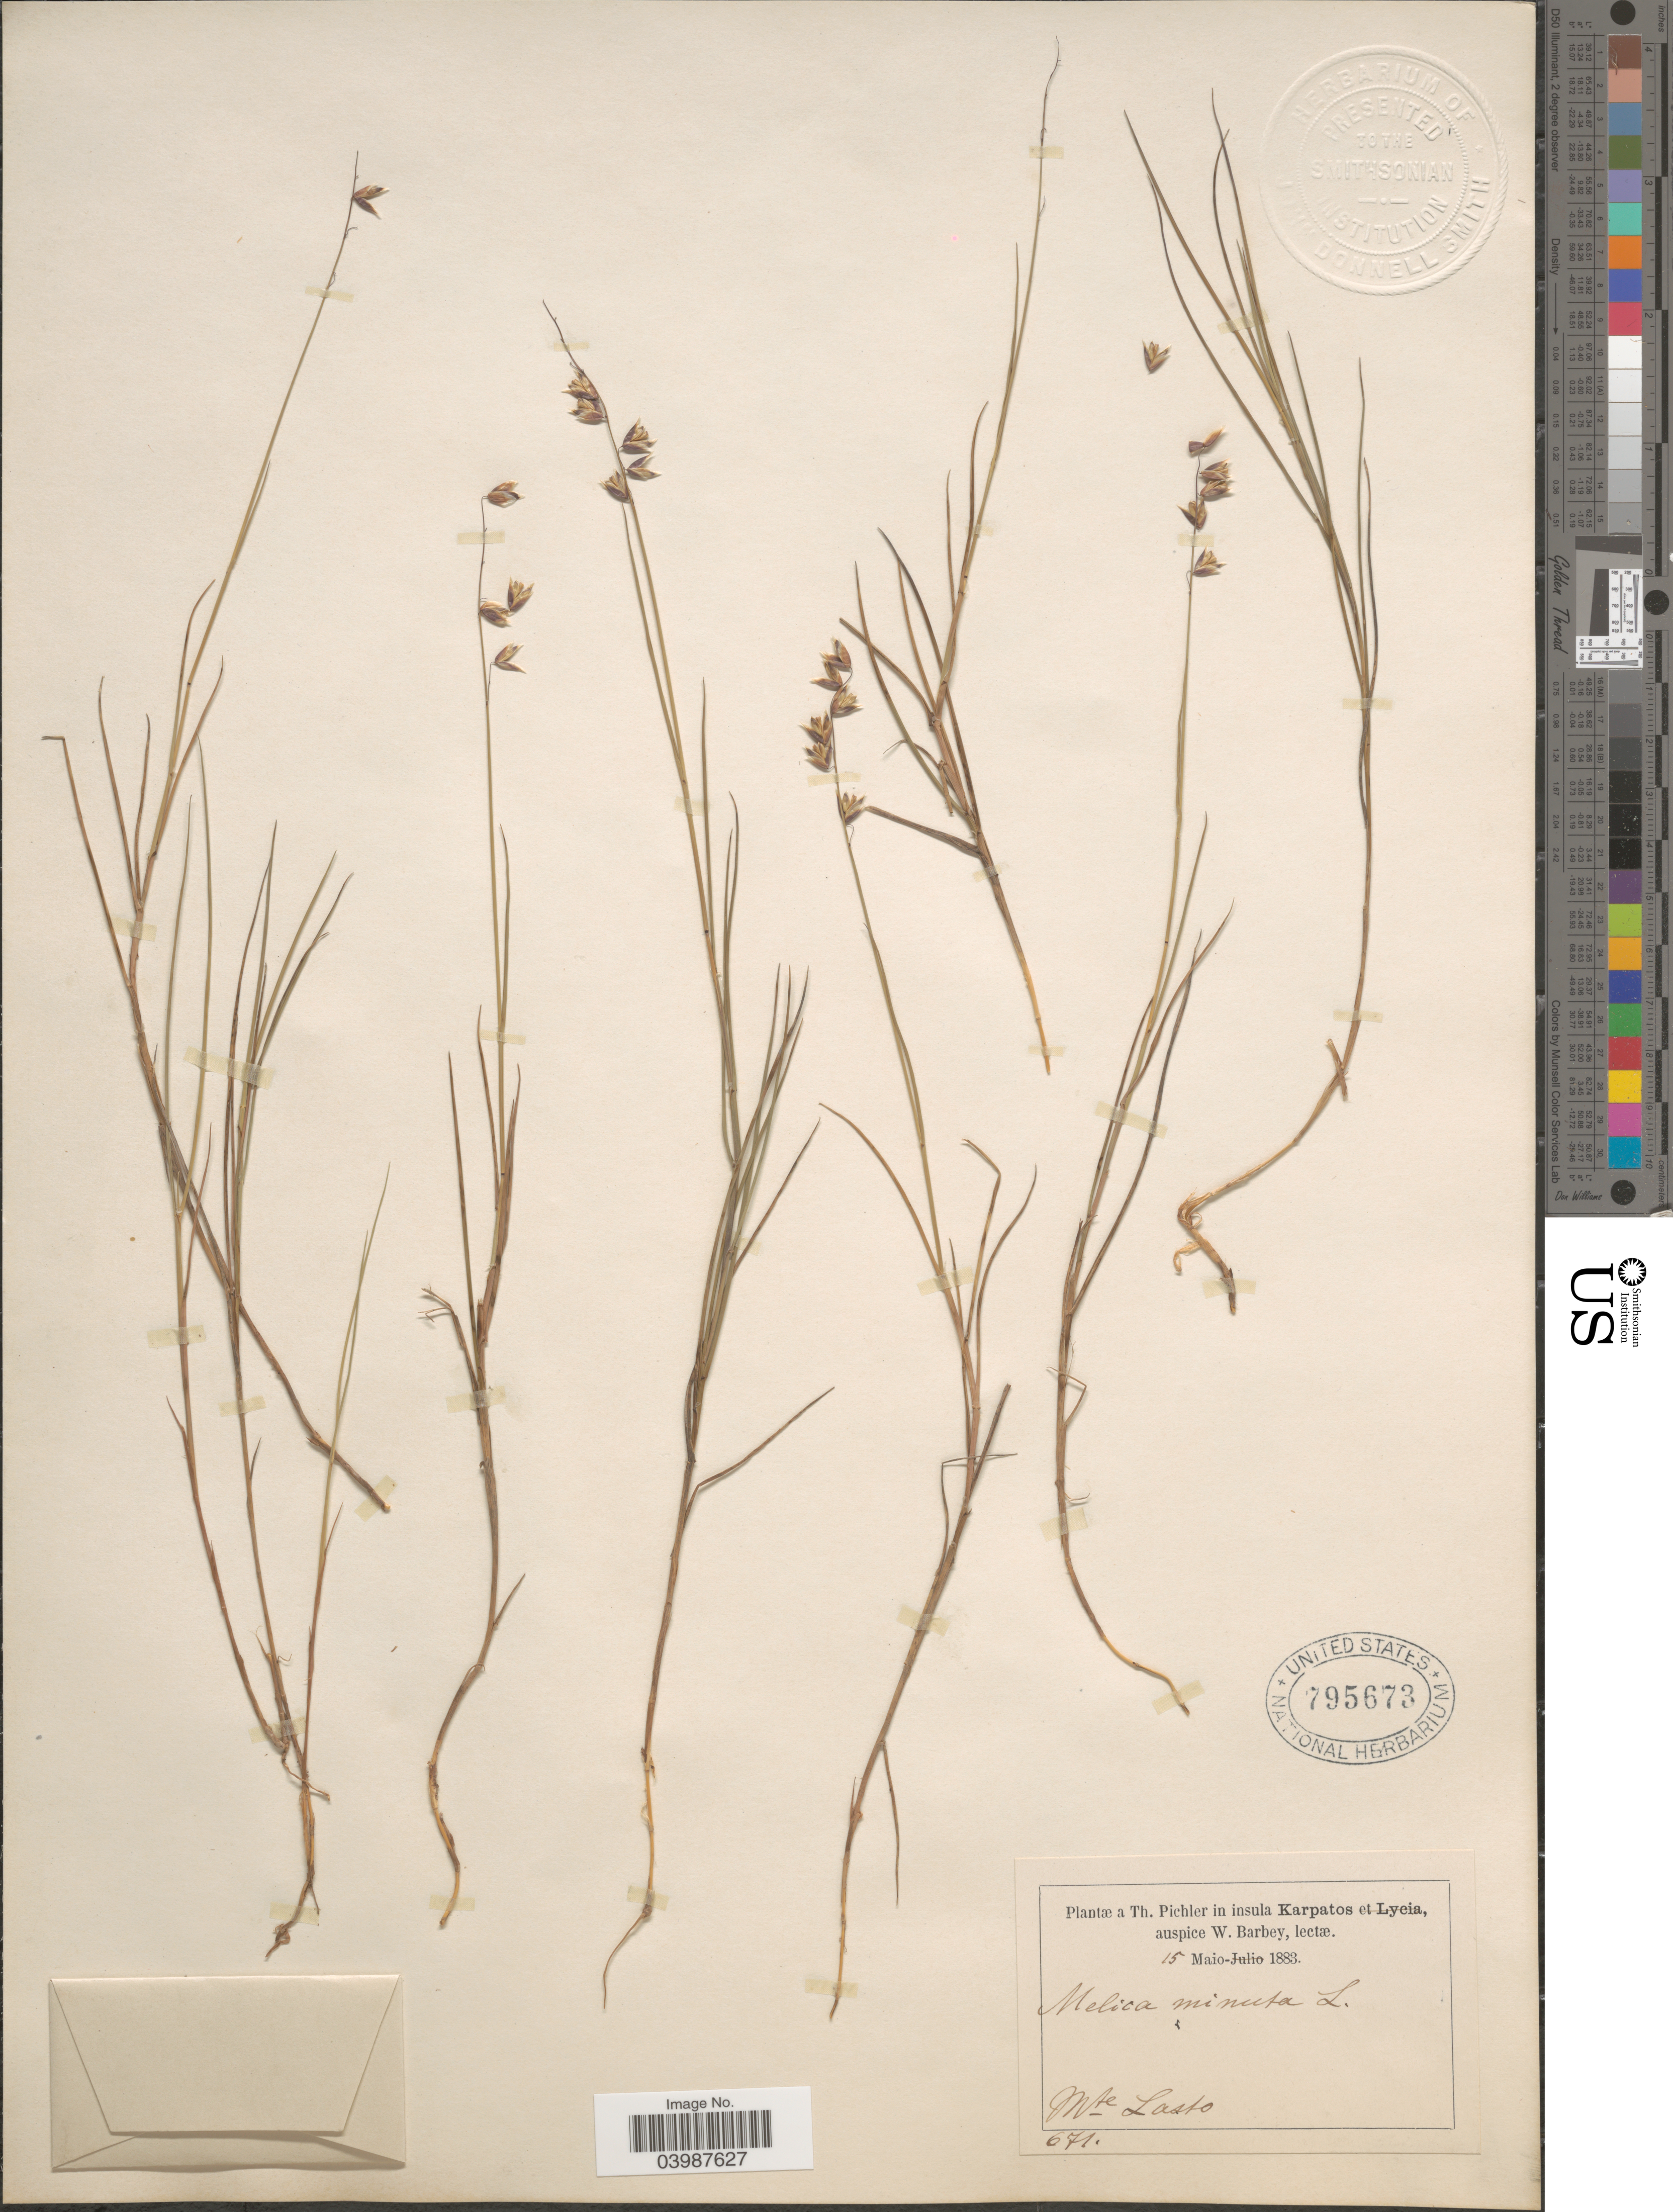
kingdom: Plantae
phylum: Tracheophyta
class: Liliopsida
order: Poales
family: Poaceae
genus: Melica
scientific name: Melica minuta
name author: L.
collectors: T. Pichler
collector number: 671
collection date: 1883-05-15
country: Greece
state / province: South Aegean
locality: In insula Karpatos. Mte Lasto.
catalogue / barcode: US 795673